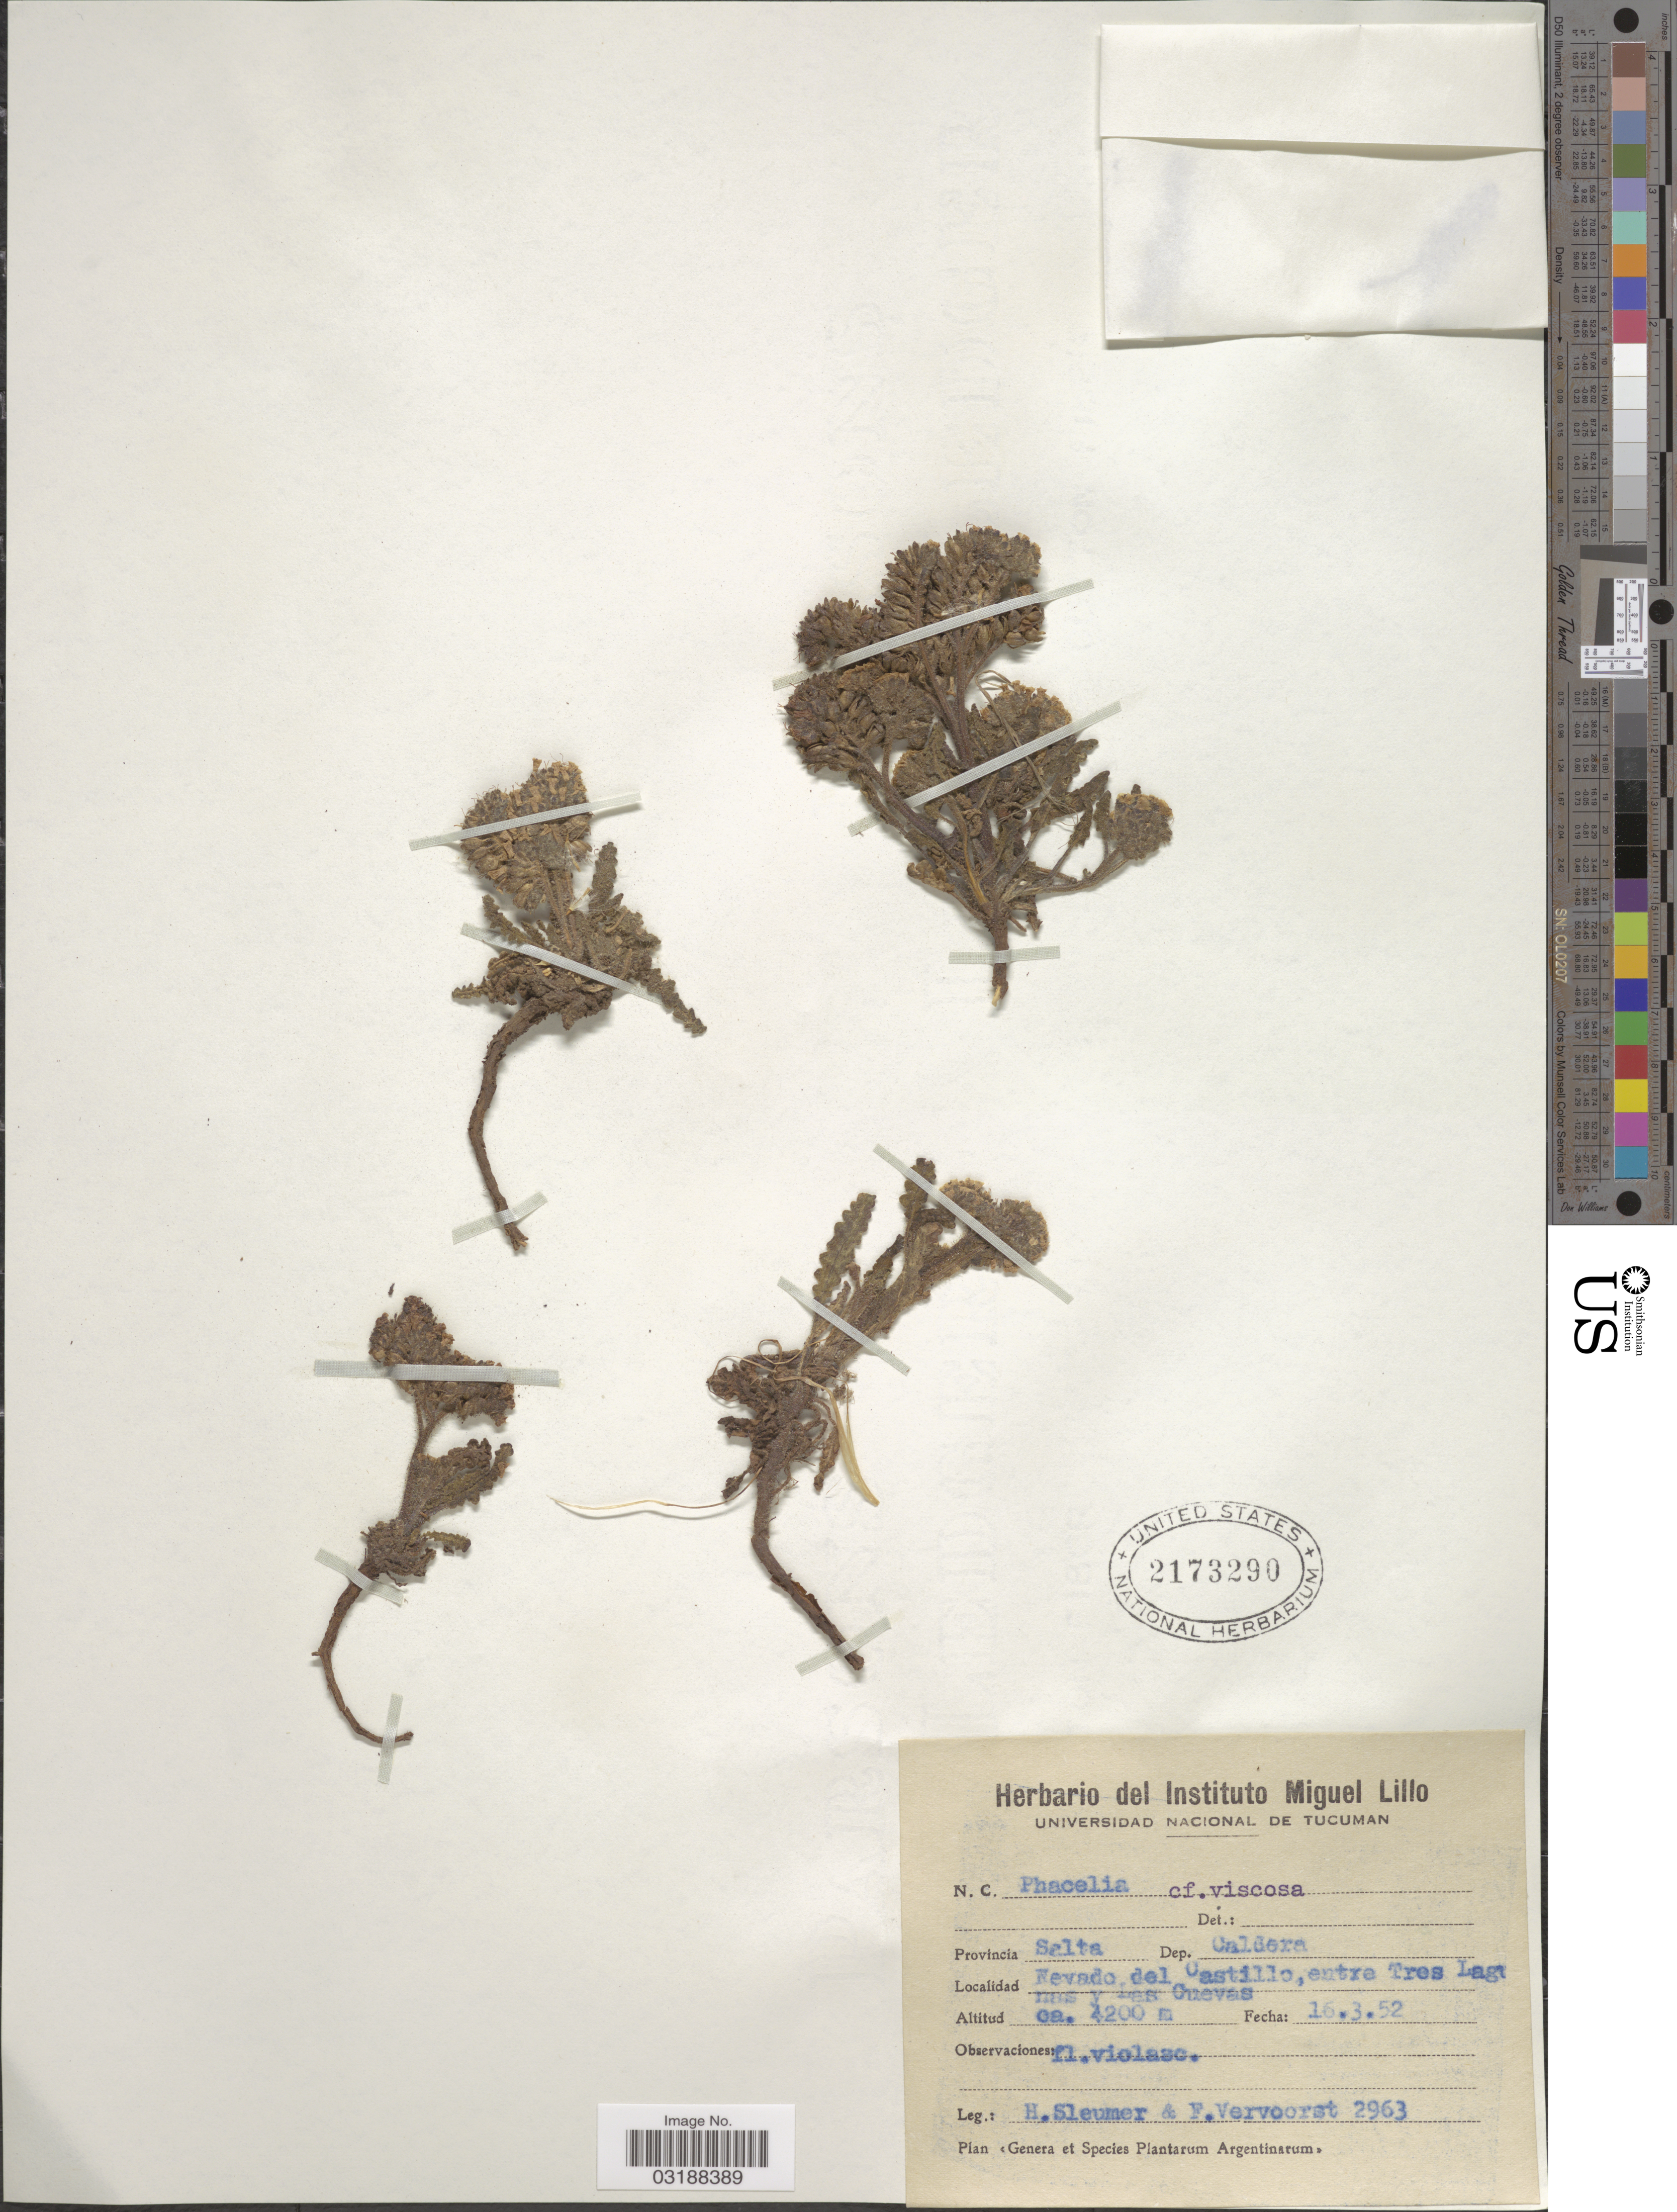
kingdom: Plantae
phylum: Tracheophyta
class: Magnoliopsida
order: Boraginales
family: Hydrophyllaceae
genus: Phacelia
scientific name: Phacelia viscosa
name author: Phil.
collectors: H. O. Sleumer & F. Vervoorst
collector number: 2963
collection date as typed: Transcribed d/m/y: 16/3/52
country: Argentina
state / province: Salta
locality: Provincia Salta. Dep. Caldera. Nevado del Castillo, entre Tres Lagunas y Las Cuevas.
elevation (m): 4200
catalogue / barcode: US 2173290